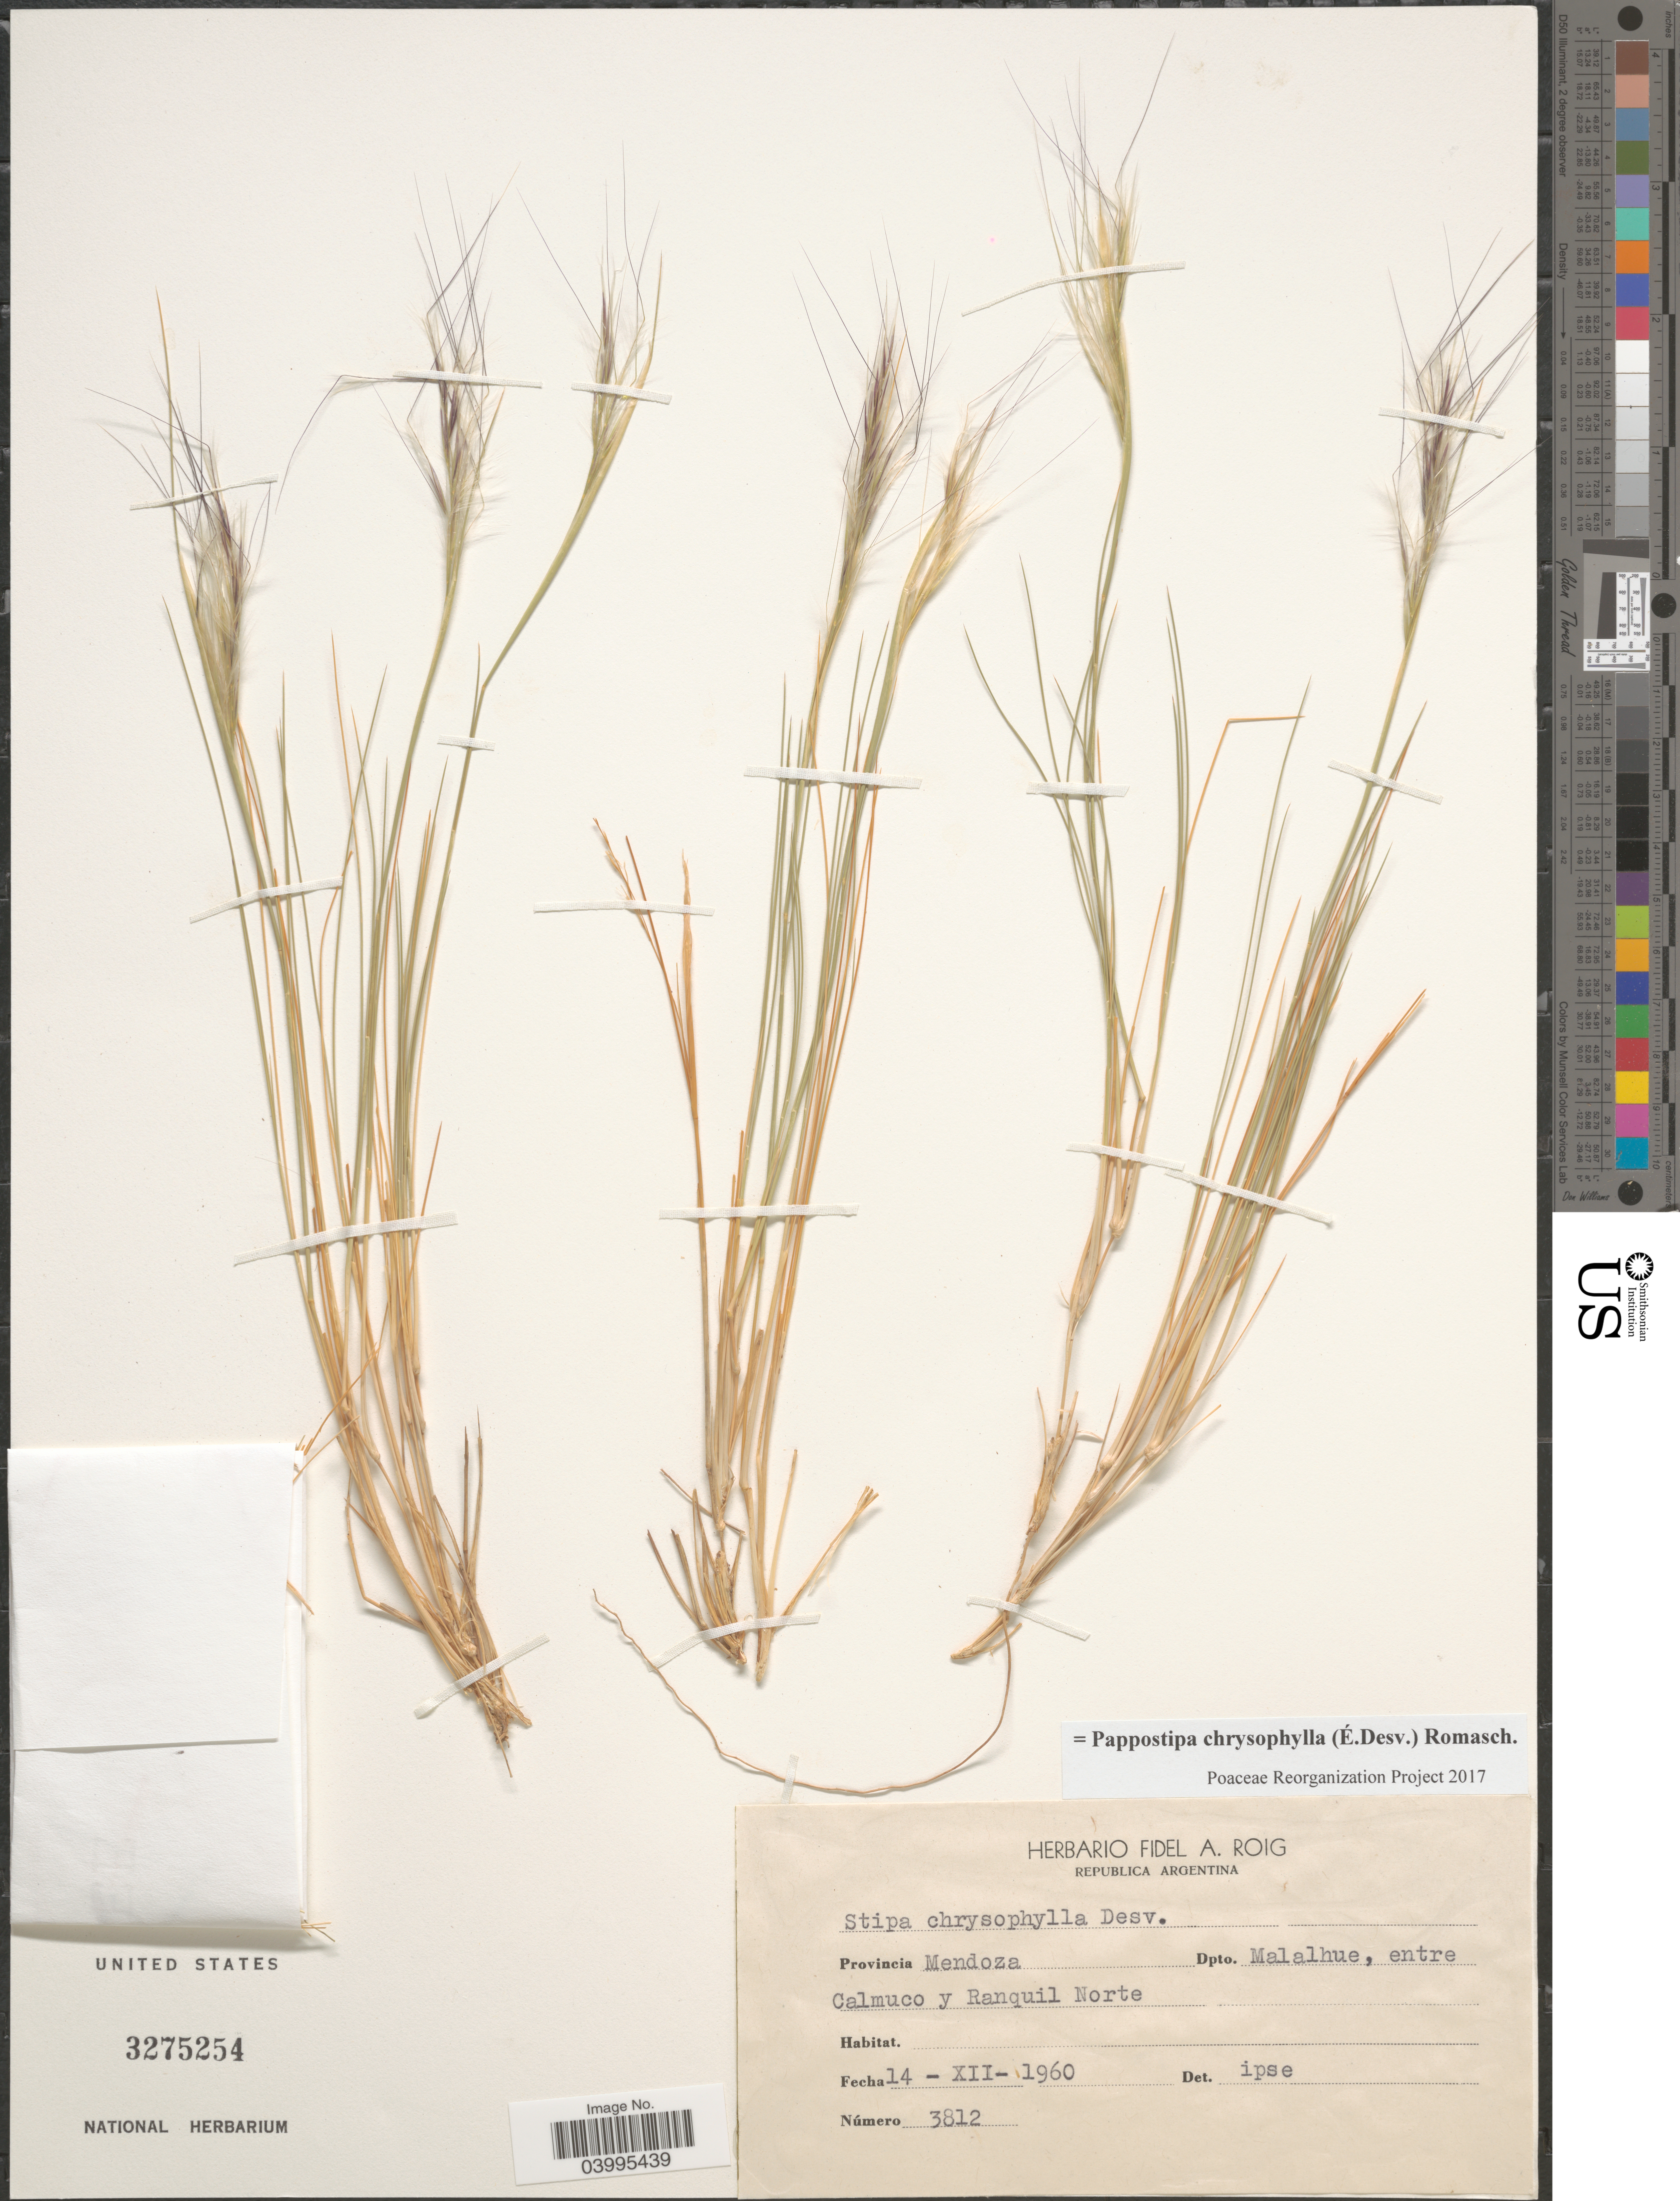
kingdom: Plantae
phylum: Tracheophyta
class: Liliopsida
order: Poales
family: Poaceae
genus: Pappostipa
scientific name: Pappostipa chrysophylla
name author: (É. Desv.) Romasch.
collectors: Ex Herb. Fidel A. Roig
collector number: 3812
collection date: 1960-12-14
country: Argentina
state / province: Mendoza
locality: Dpto. Malalhue, entre Calmuco y Ranquil Norte.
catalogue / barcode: US 3275254